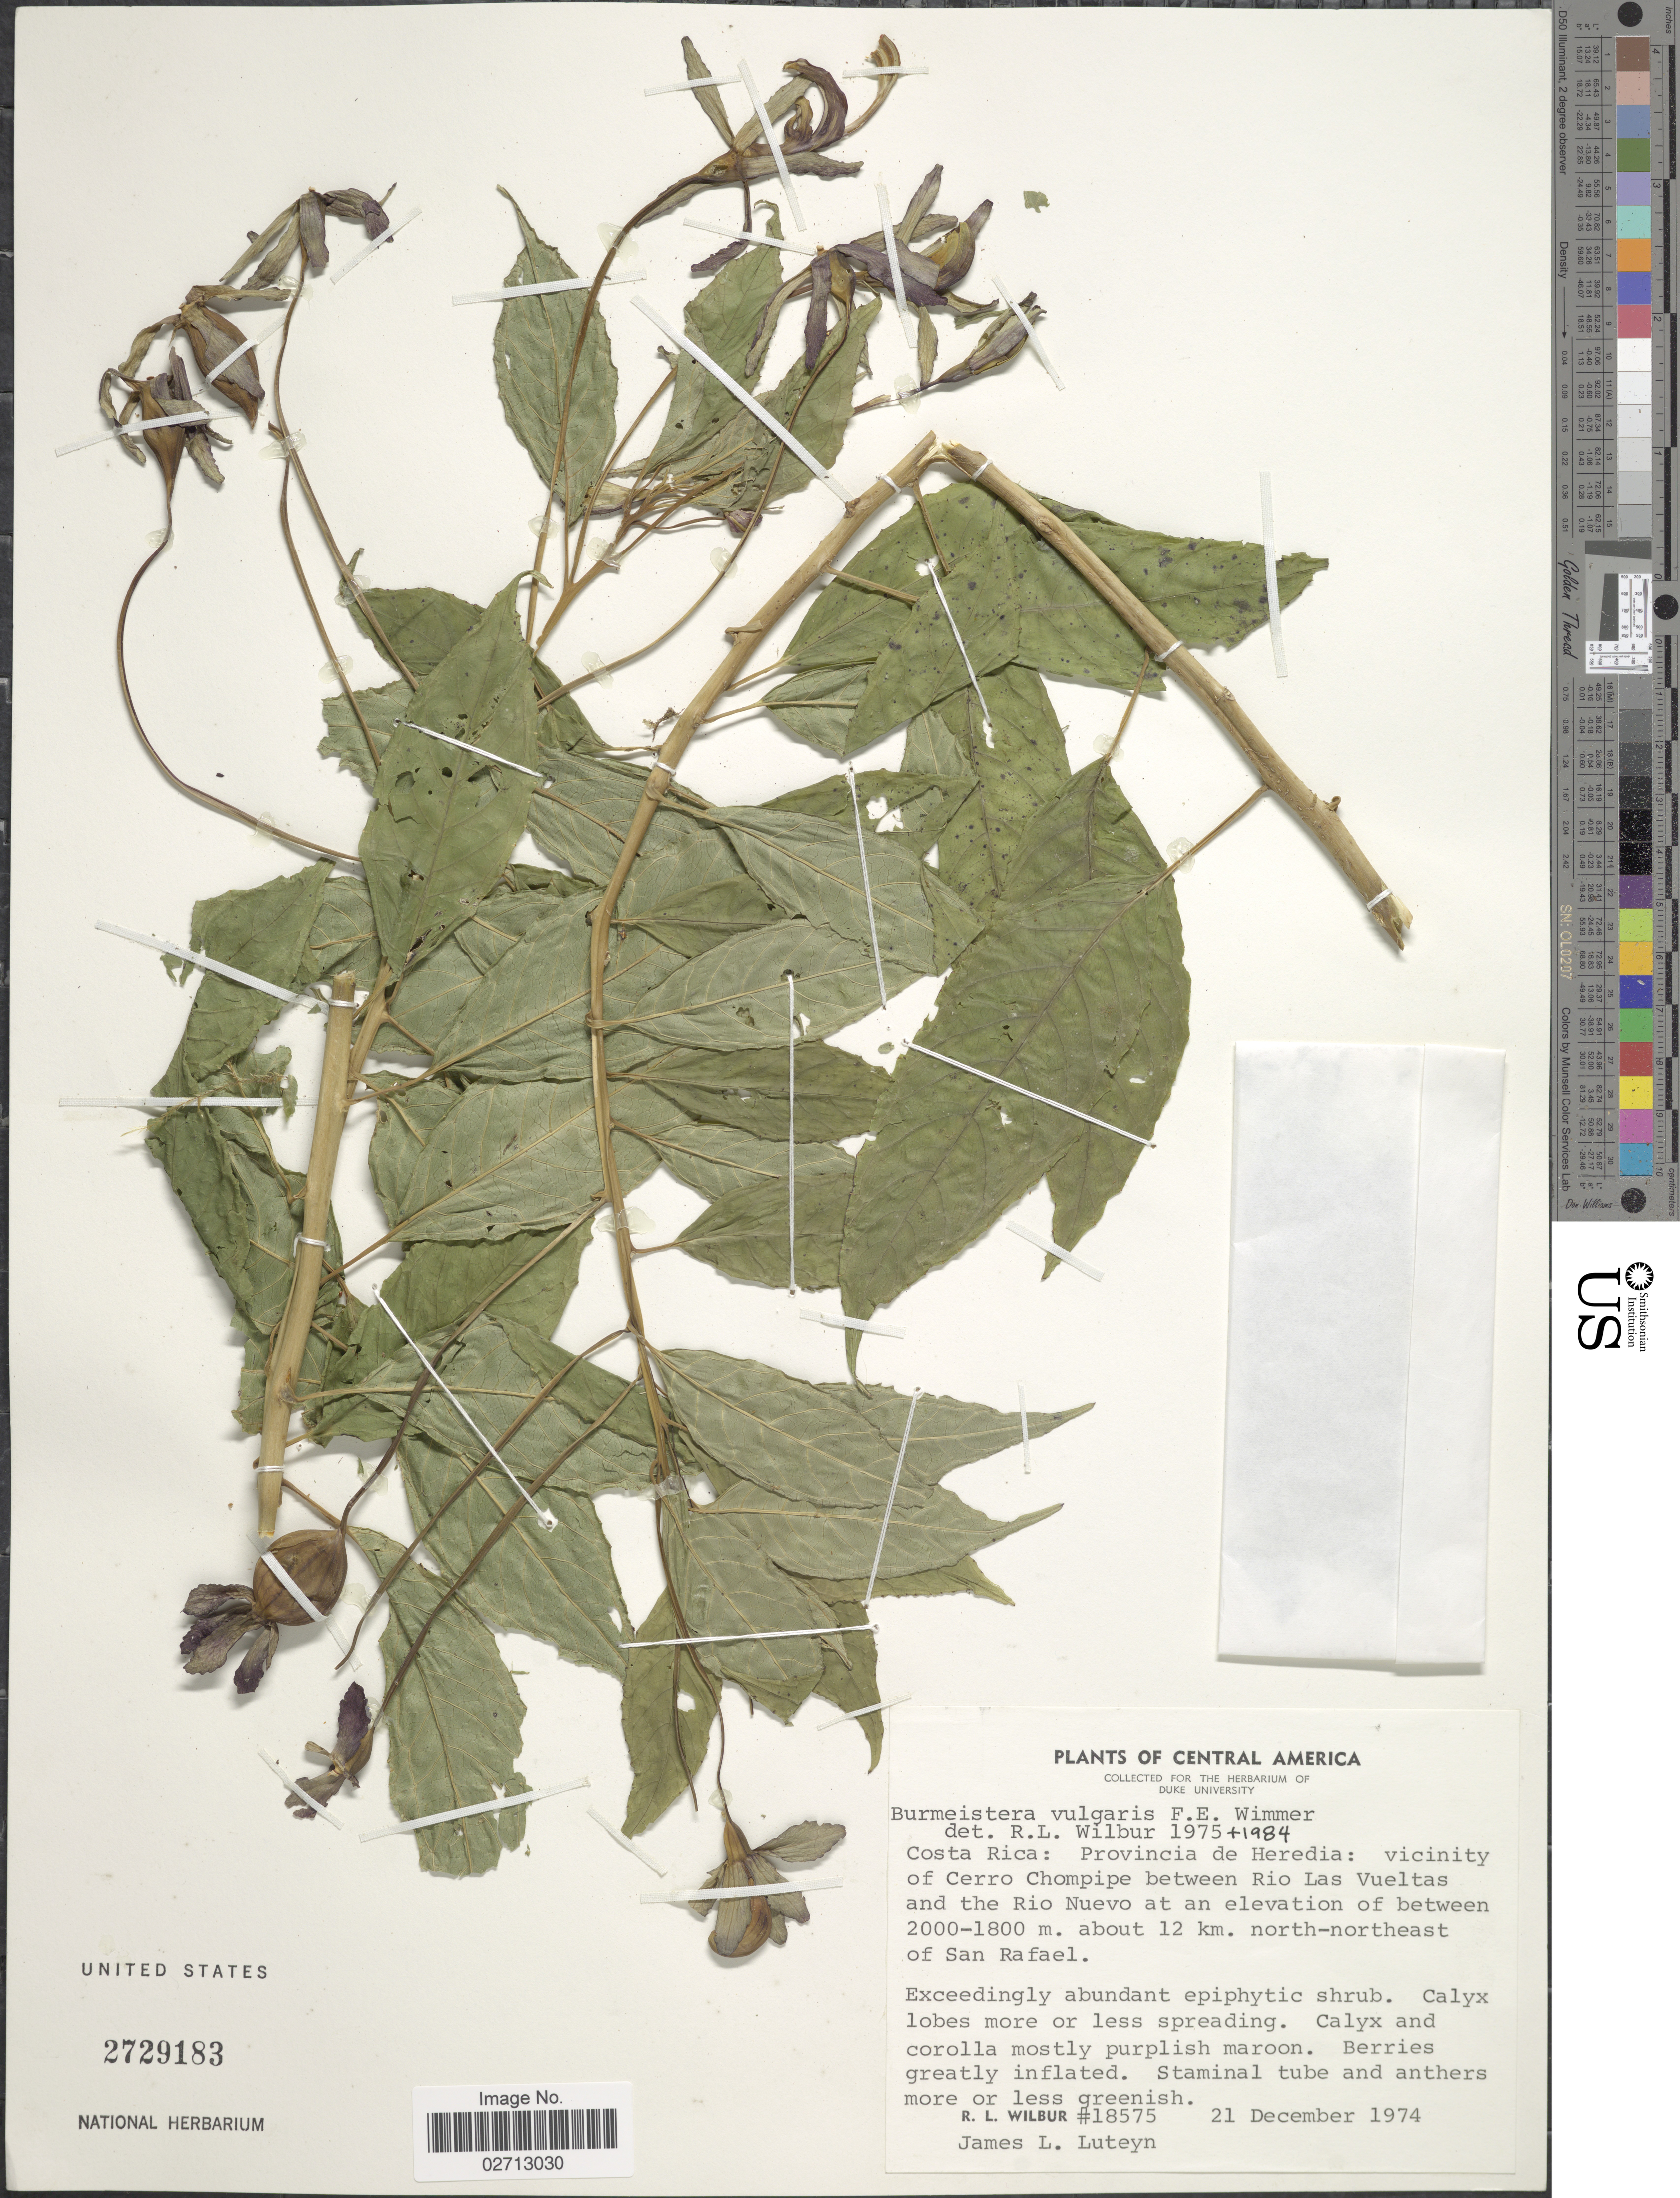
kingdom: Plantae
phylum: Tracheophyta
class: Magnoliopsida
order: Asterales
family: Campanulaceae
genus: Burmeistera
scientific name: Burmeistera vulgaris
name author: E. Wimm.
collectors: R. L. Wilbur & J. L. Luteyn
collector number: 18575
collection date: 1974-12-21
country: Costa Rica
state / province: Heredia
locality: Vicinity of Cerro Chompipe between Rio Las Vueltas and the Rio Nuevo. about 12 km. north-northeast of San Rafael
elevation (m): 1800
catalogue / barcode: US 2729183